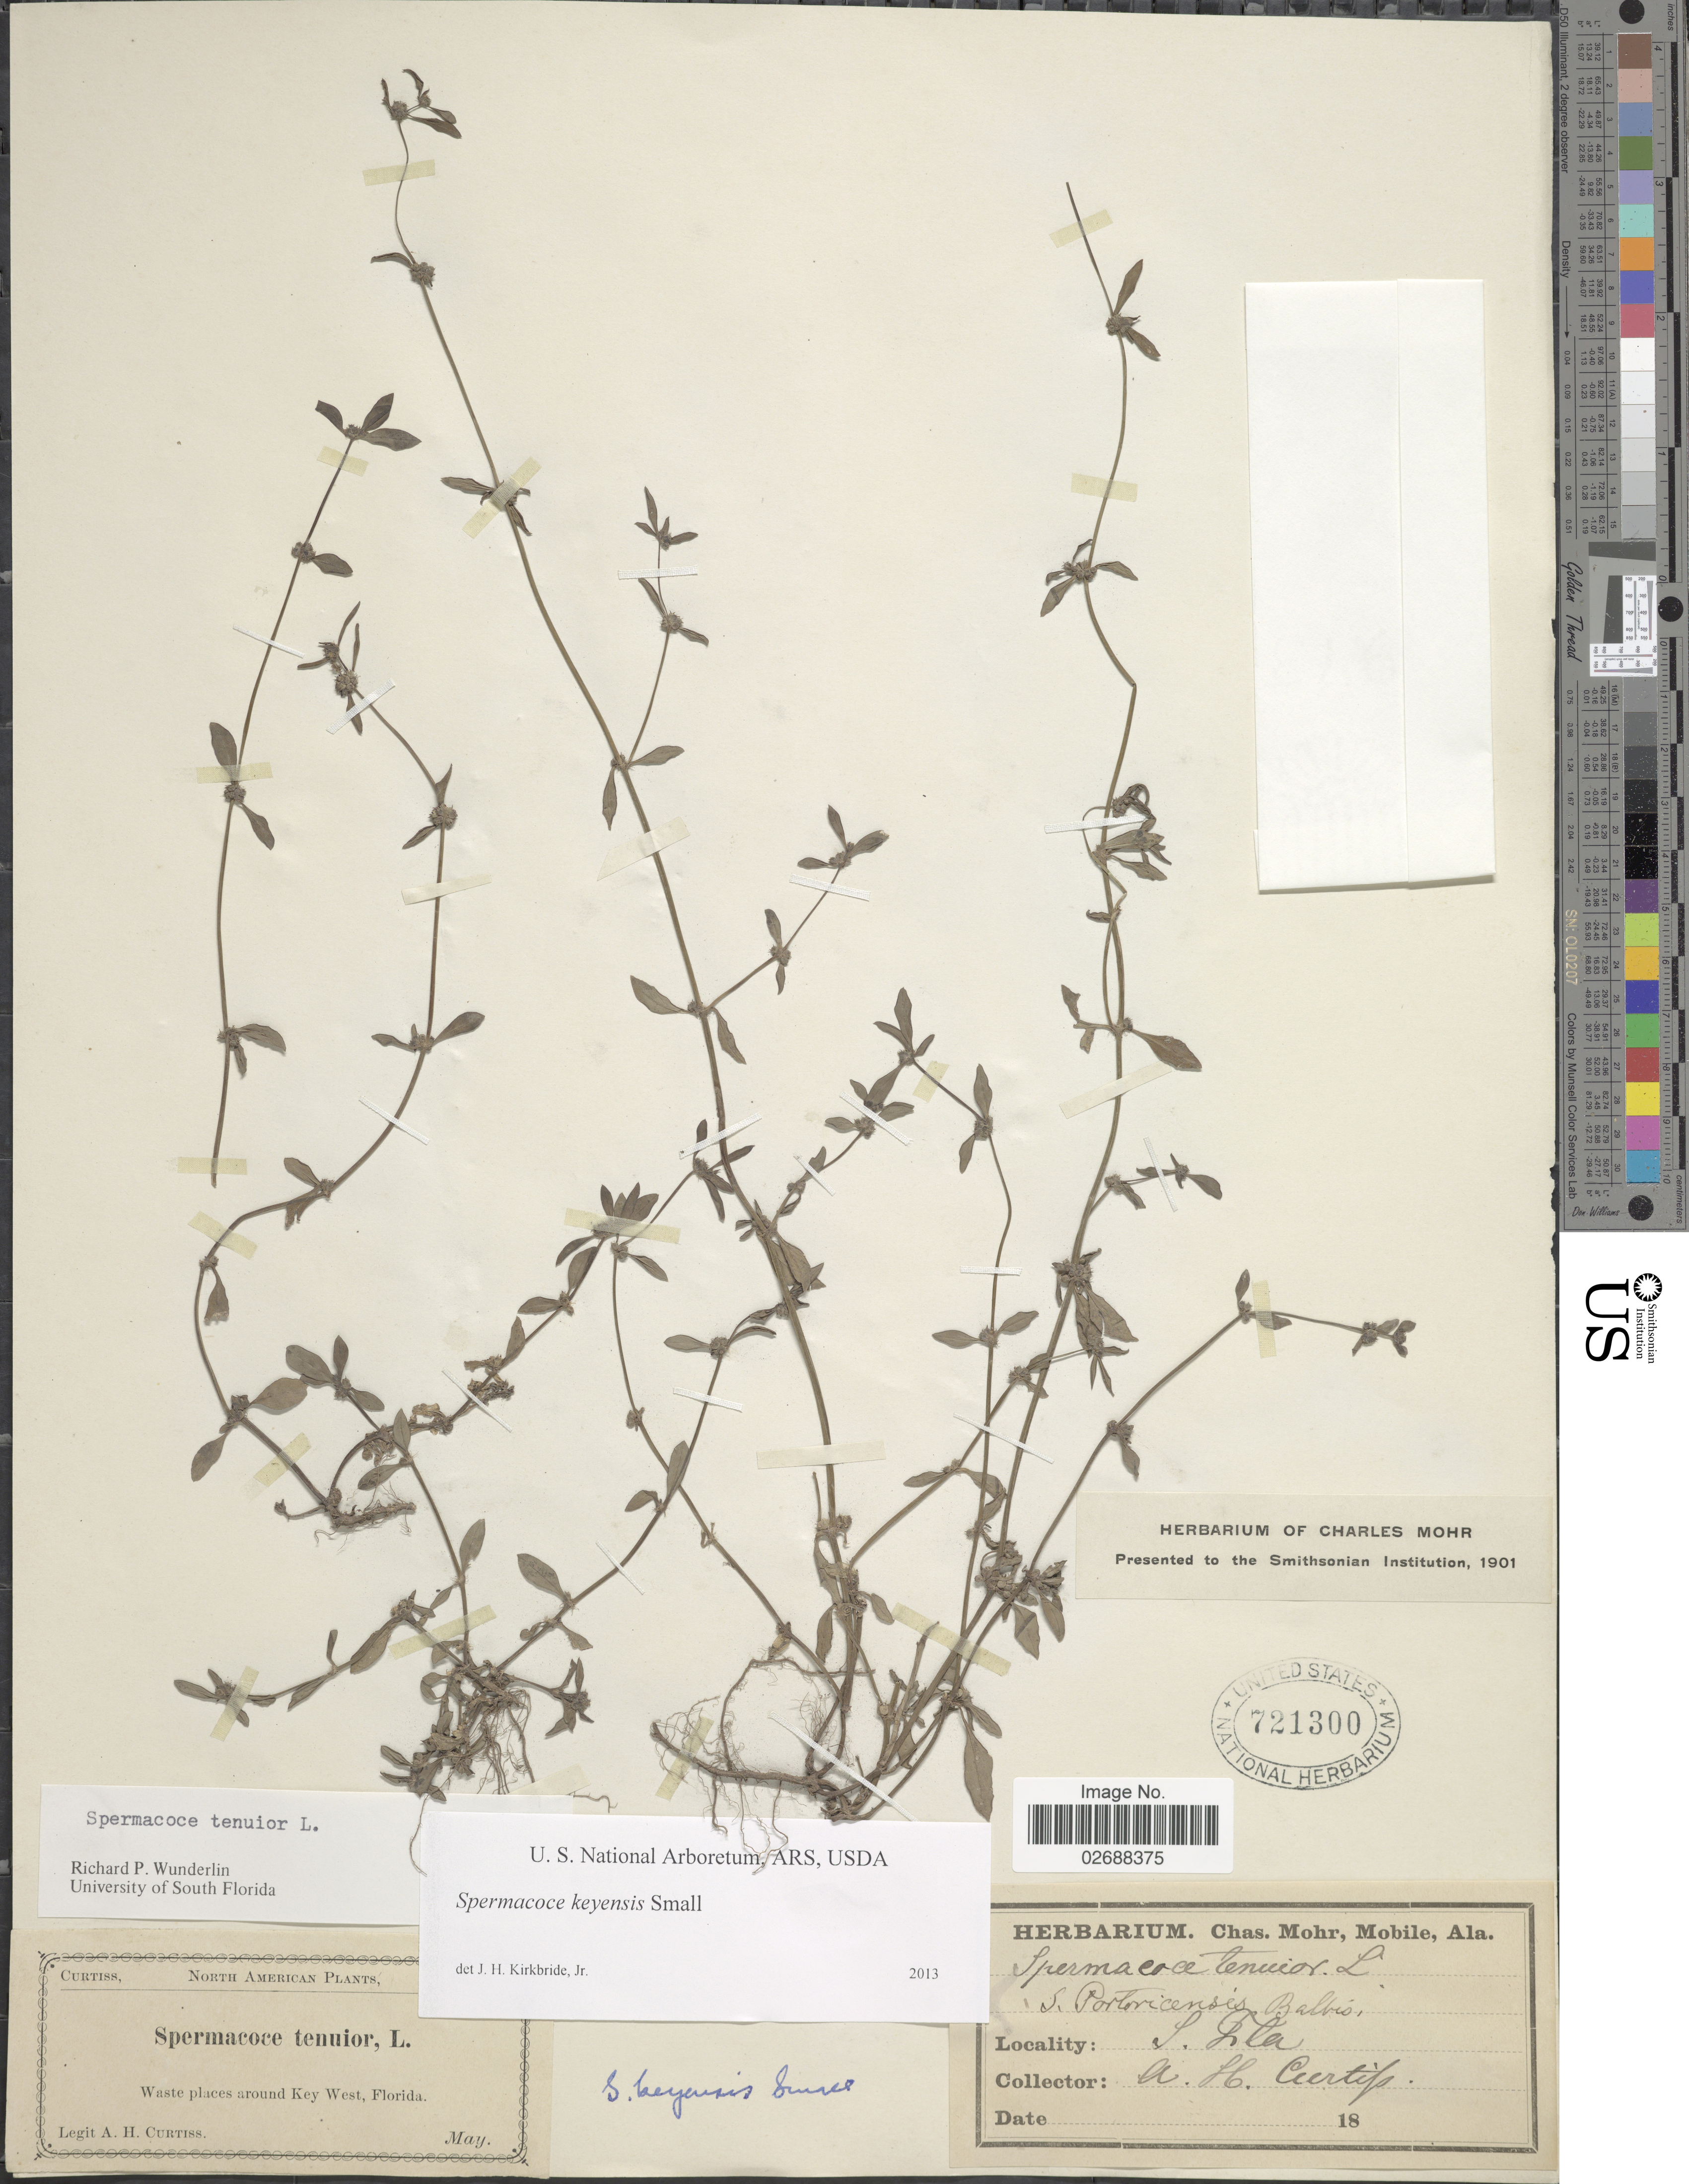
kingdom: Plantae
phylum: Tracheophyta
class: Magnoliopsida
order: Gentianales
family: Rubiaceae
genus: Spermacoce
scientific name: Spermacoce keyensis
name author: Small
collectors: A. H. Curtiss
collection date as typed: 18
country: United States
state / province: Florida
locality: Around Key West, S. Fla.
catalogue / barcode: US 721300